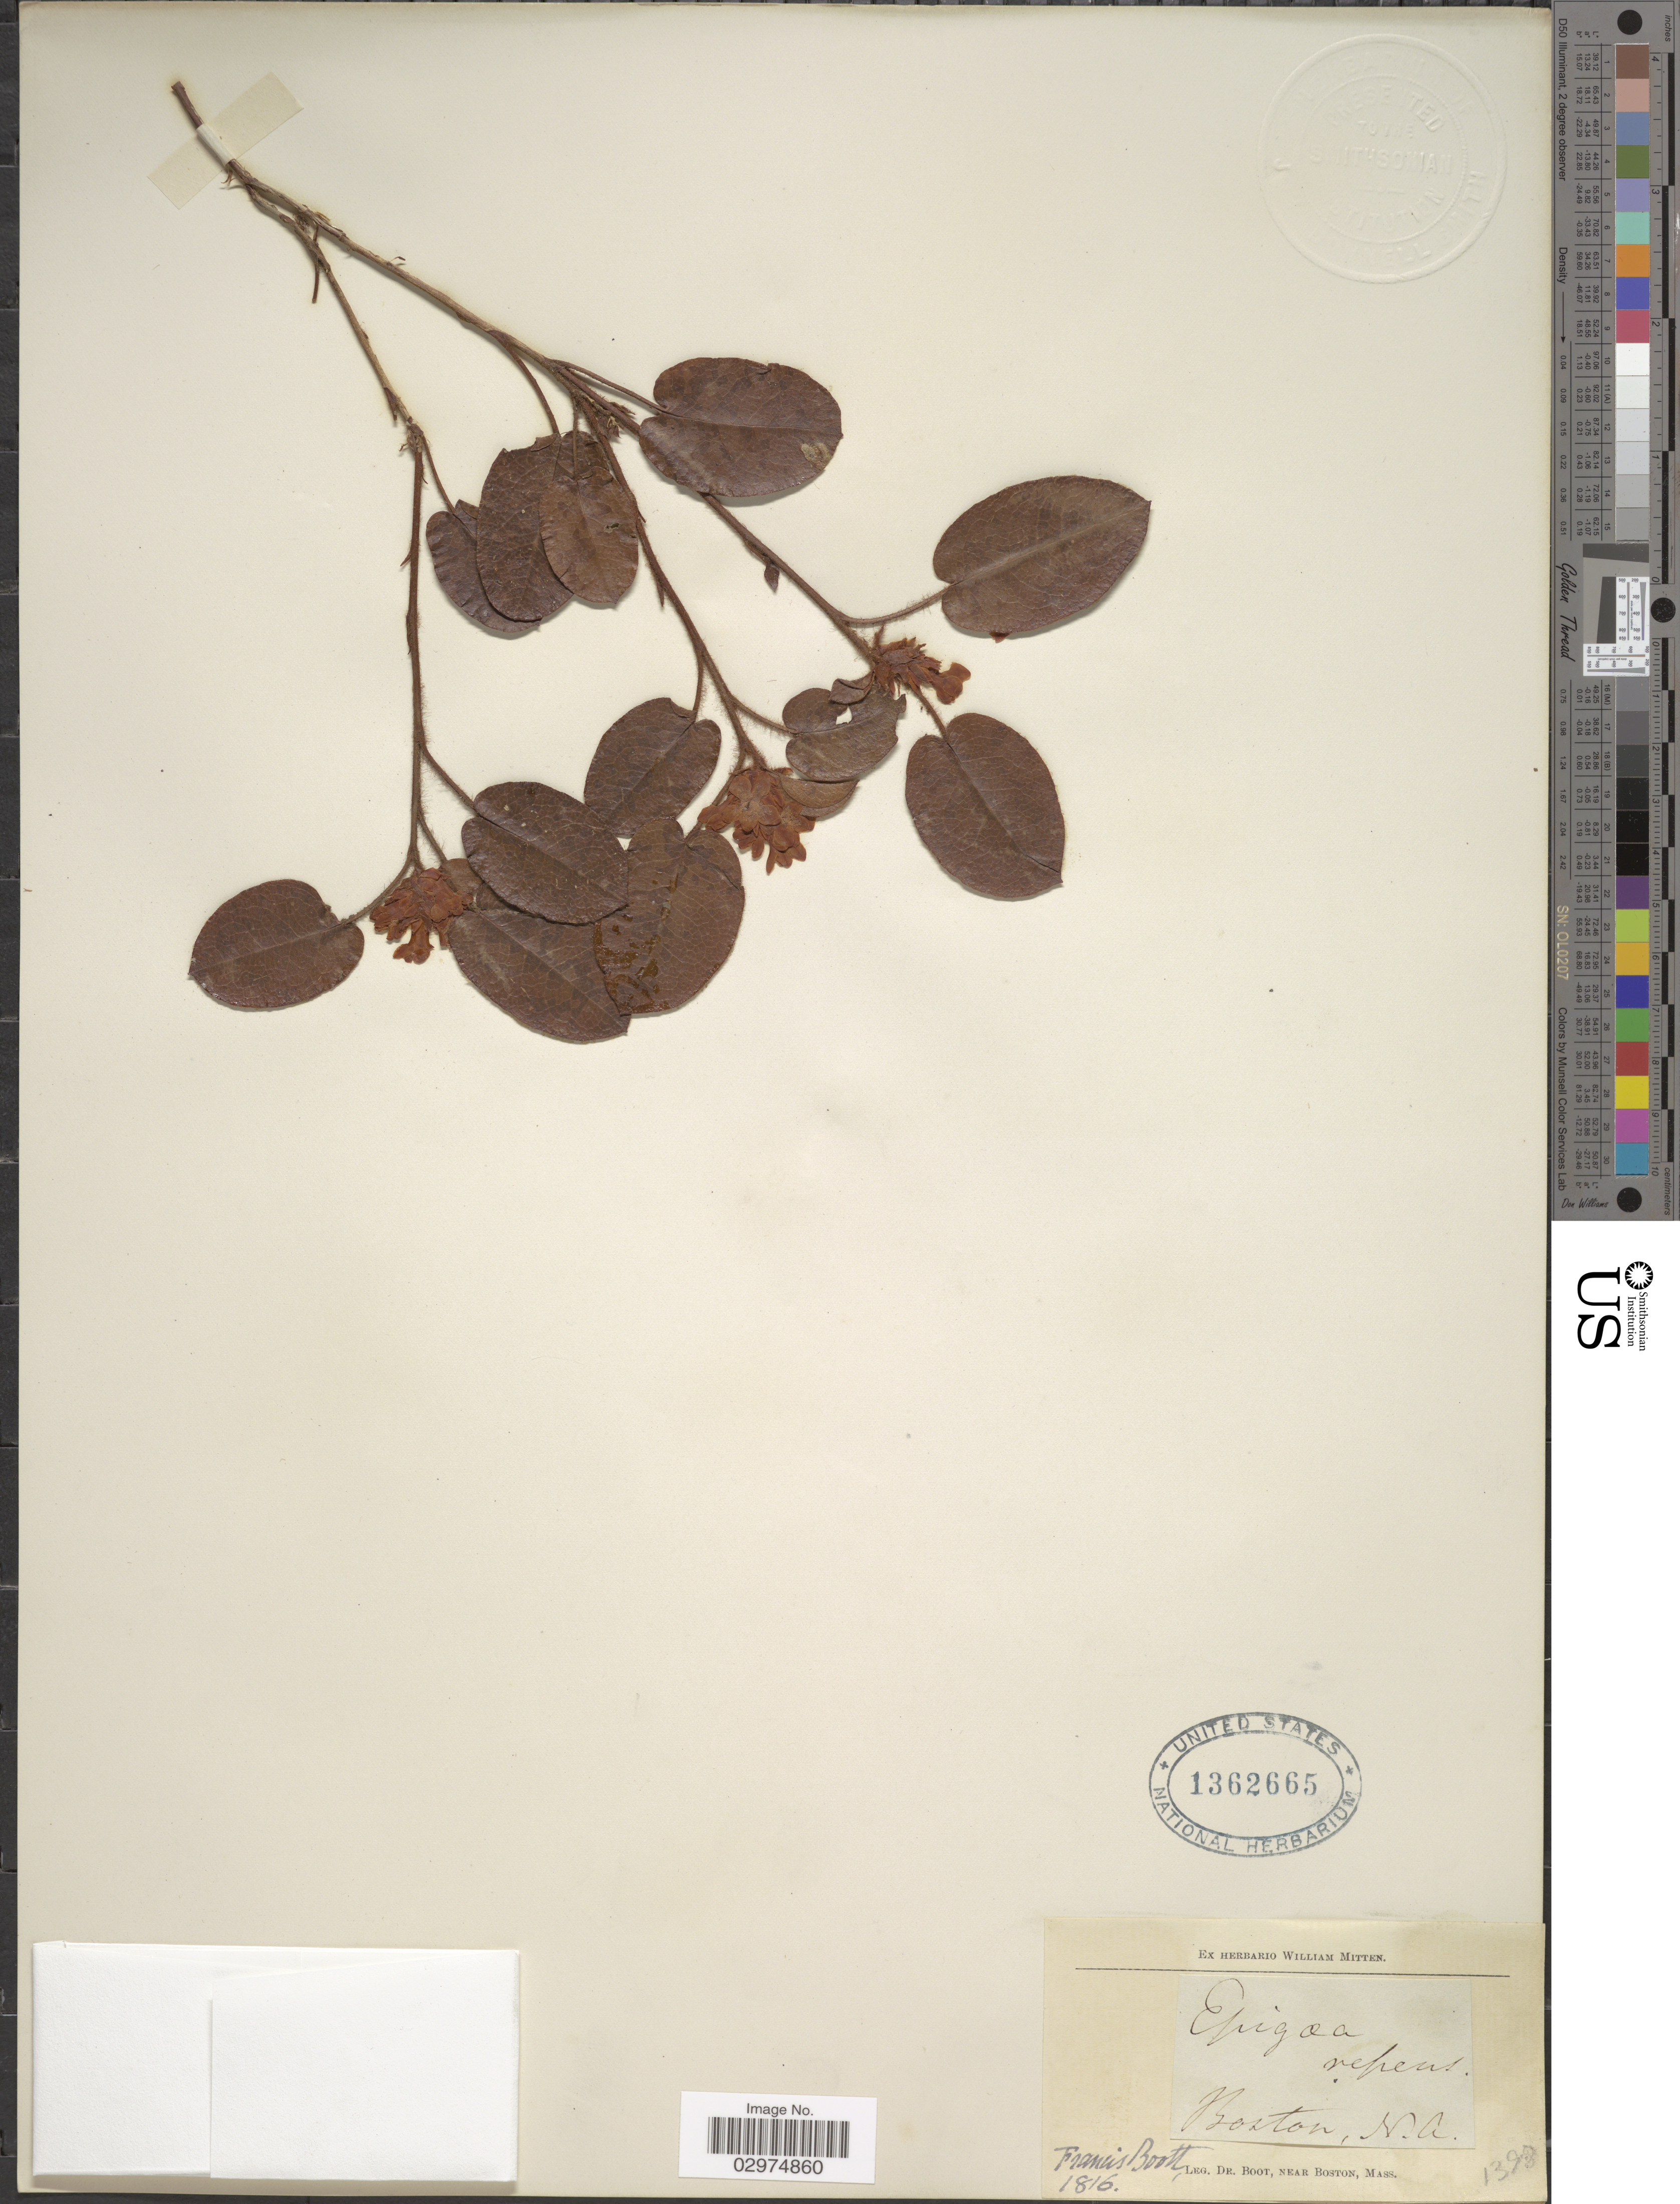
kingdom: Plantae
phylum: Tracheophyta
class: Magnoliopsida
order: Ericales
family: Ericaceae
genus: Epigaea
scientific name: Epigaea repens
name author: L.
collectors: Boot & F. M. B. Boott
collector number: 1398?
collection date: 1816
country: United States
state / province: Massachusetts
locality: Boston, M.A.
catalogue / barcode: US 1362665